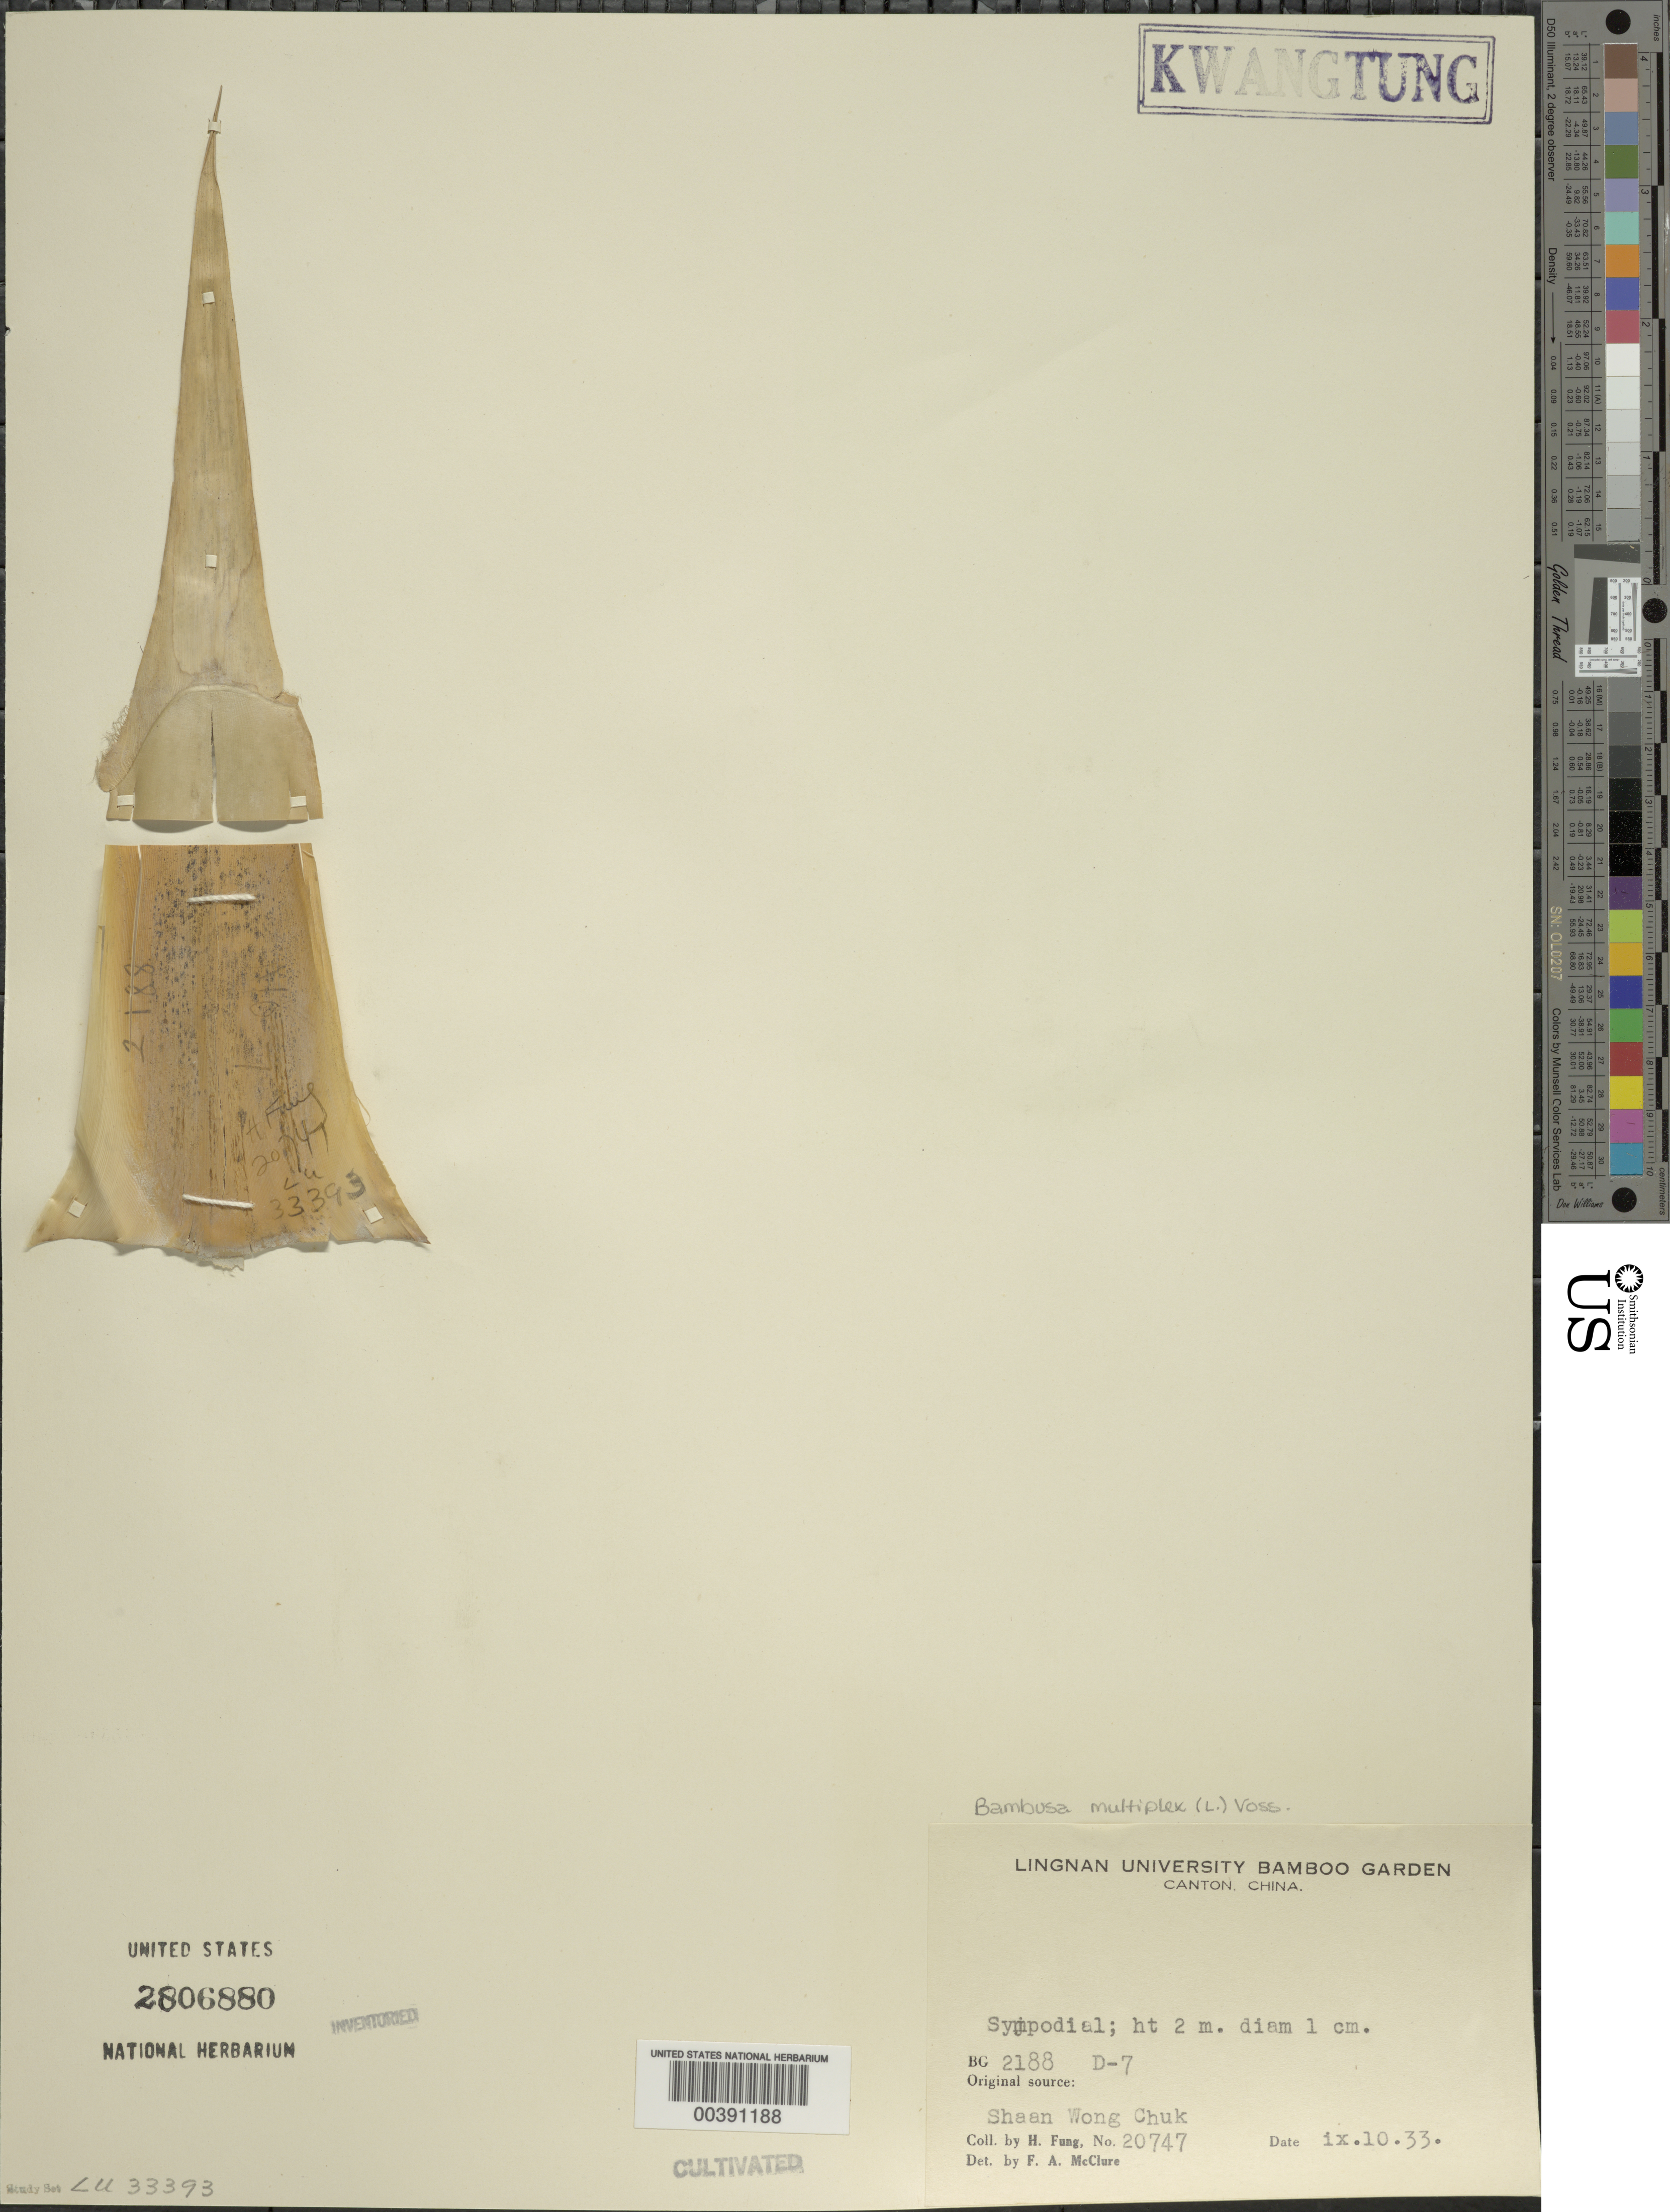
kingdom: Plantae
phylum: Tracheophyta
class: Liliopsida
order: Poales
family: Poaceae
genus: Bambusa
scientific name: Bambusa multiplex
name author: (Lour.) Raeusch. ex Schult. & Schult. f.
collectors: H. L. Fung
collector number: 20747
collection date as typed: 10 Sep 1933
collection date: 1933-09-10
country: China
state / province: Guangdong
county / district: Guangzhou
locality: Lingnan univ. bg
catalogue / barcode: US 2806880